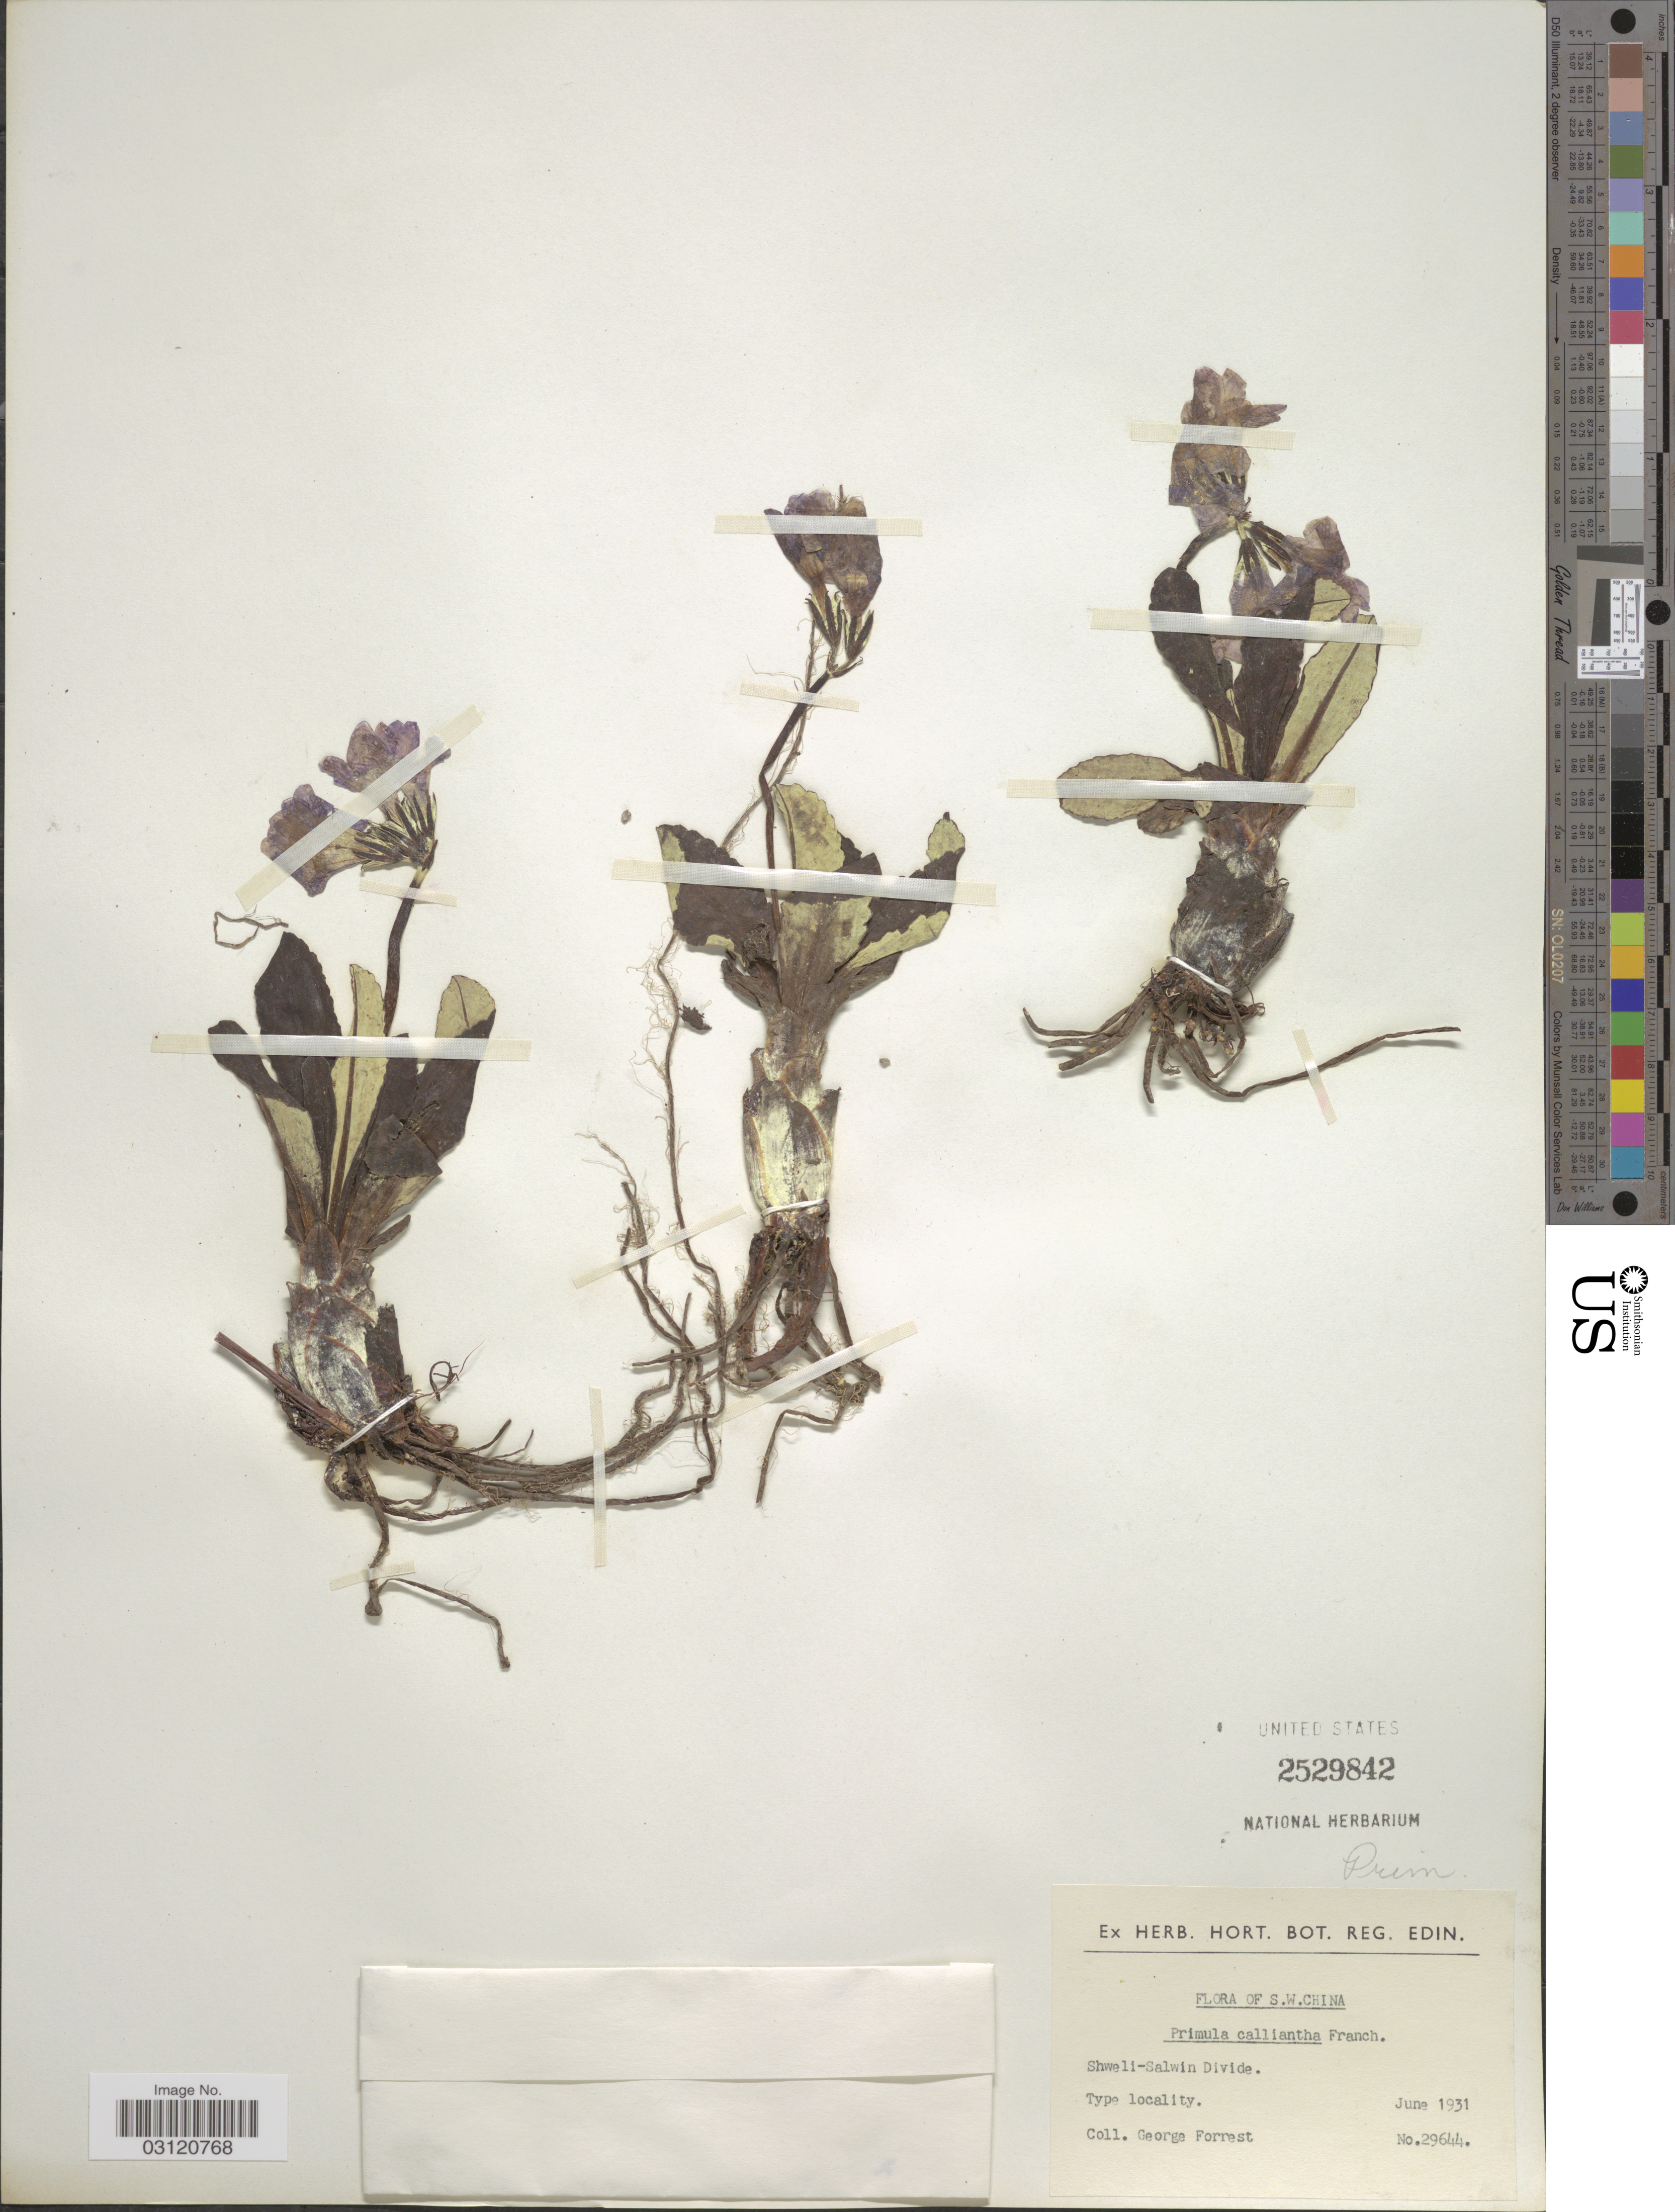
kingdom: Plantae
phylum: Tracheophyta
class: Magnoliopsida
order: Ericales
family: Primulaceae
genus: Primula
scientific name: Primula calliantha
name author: Franch.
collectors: G. Forrest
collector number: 29644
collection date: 1931-06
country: China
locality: S.W. China. Shweli-Salwin Divide.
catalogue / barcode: US 2529842